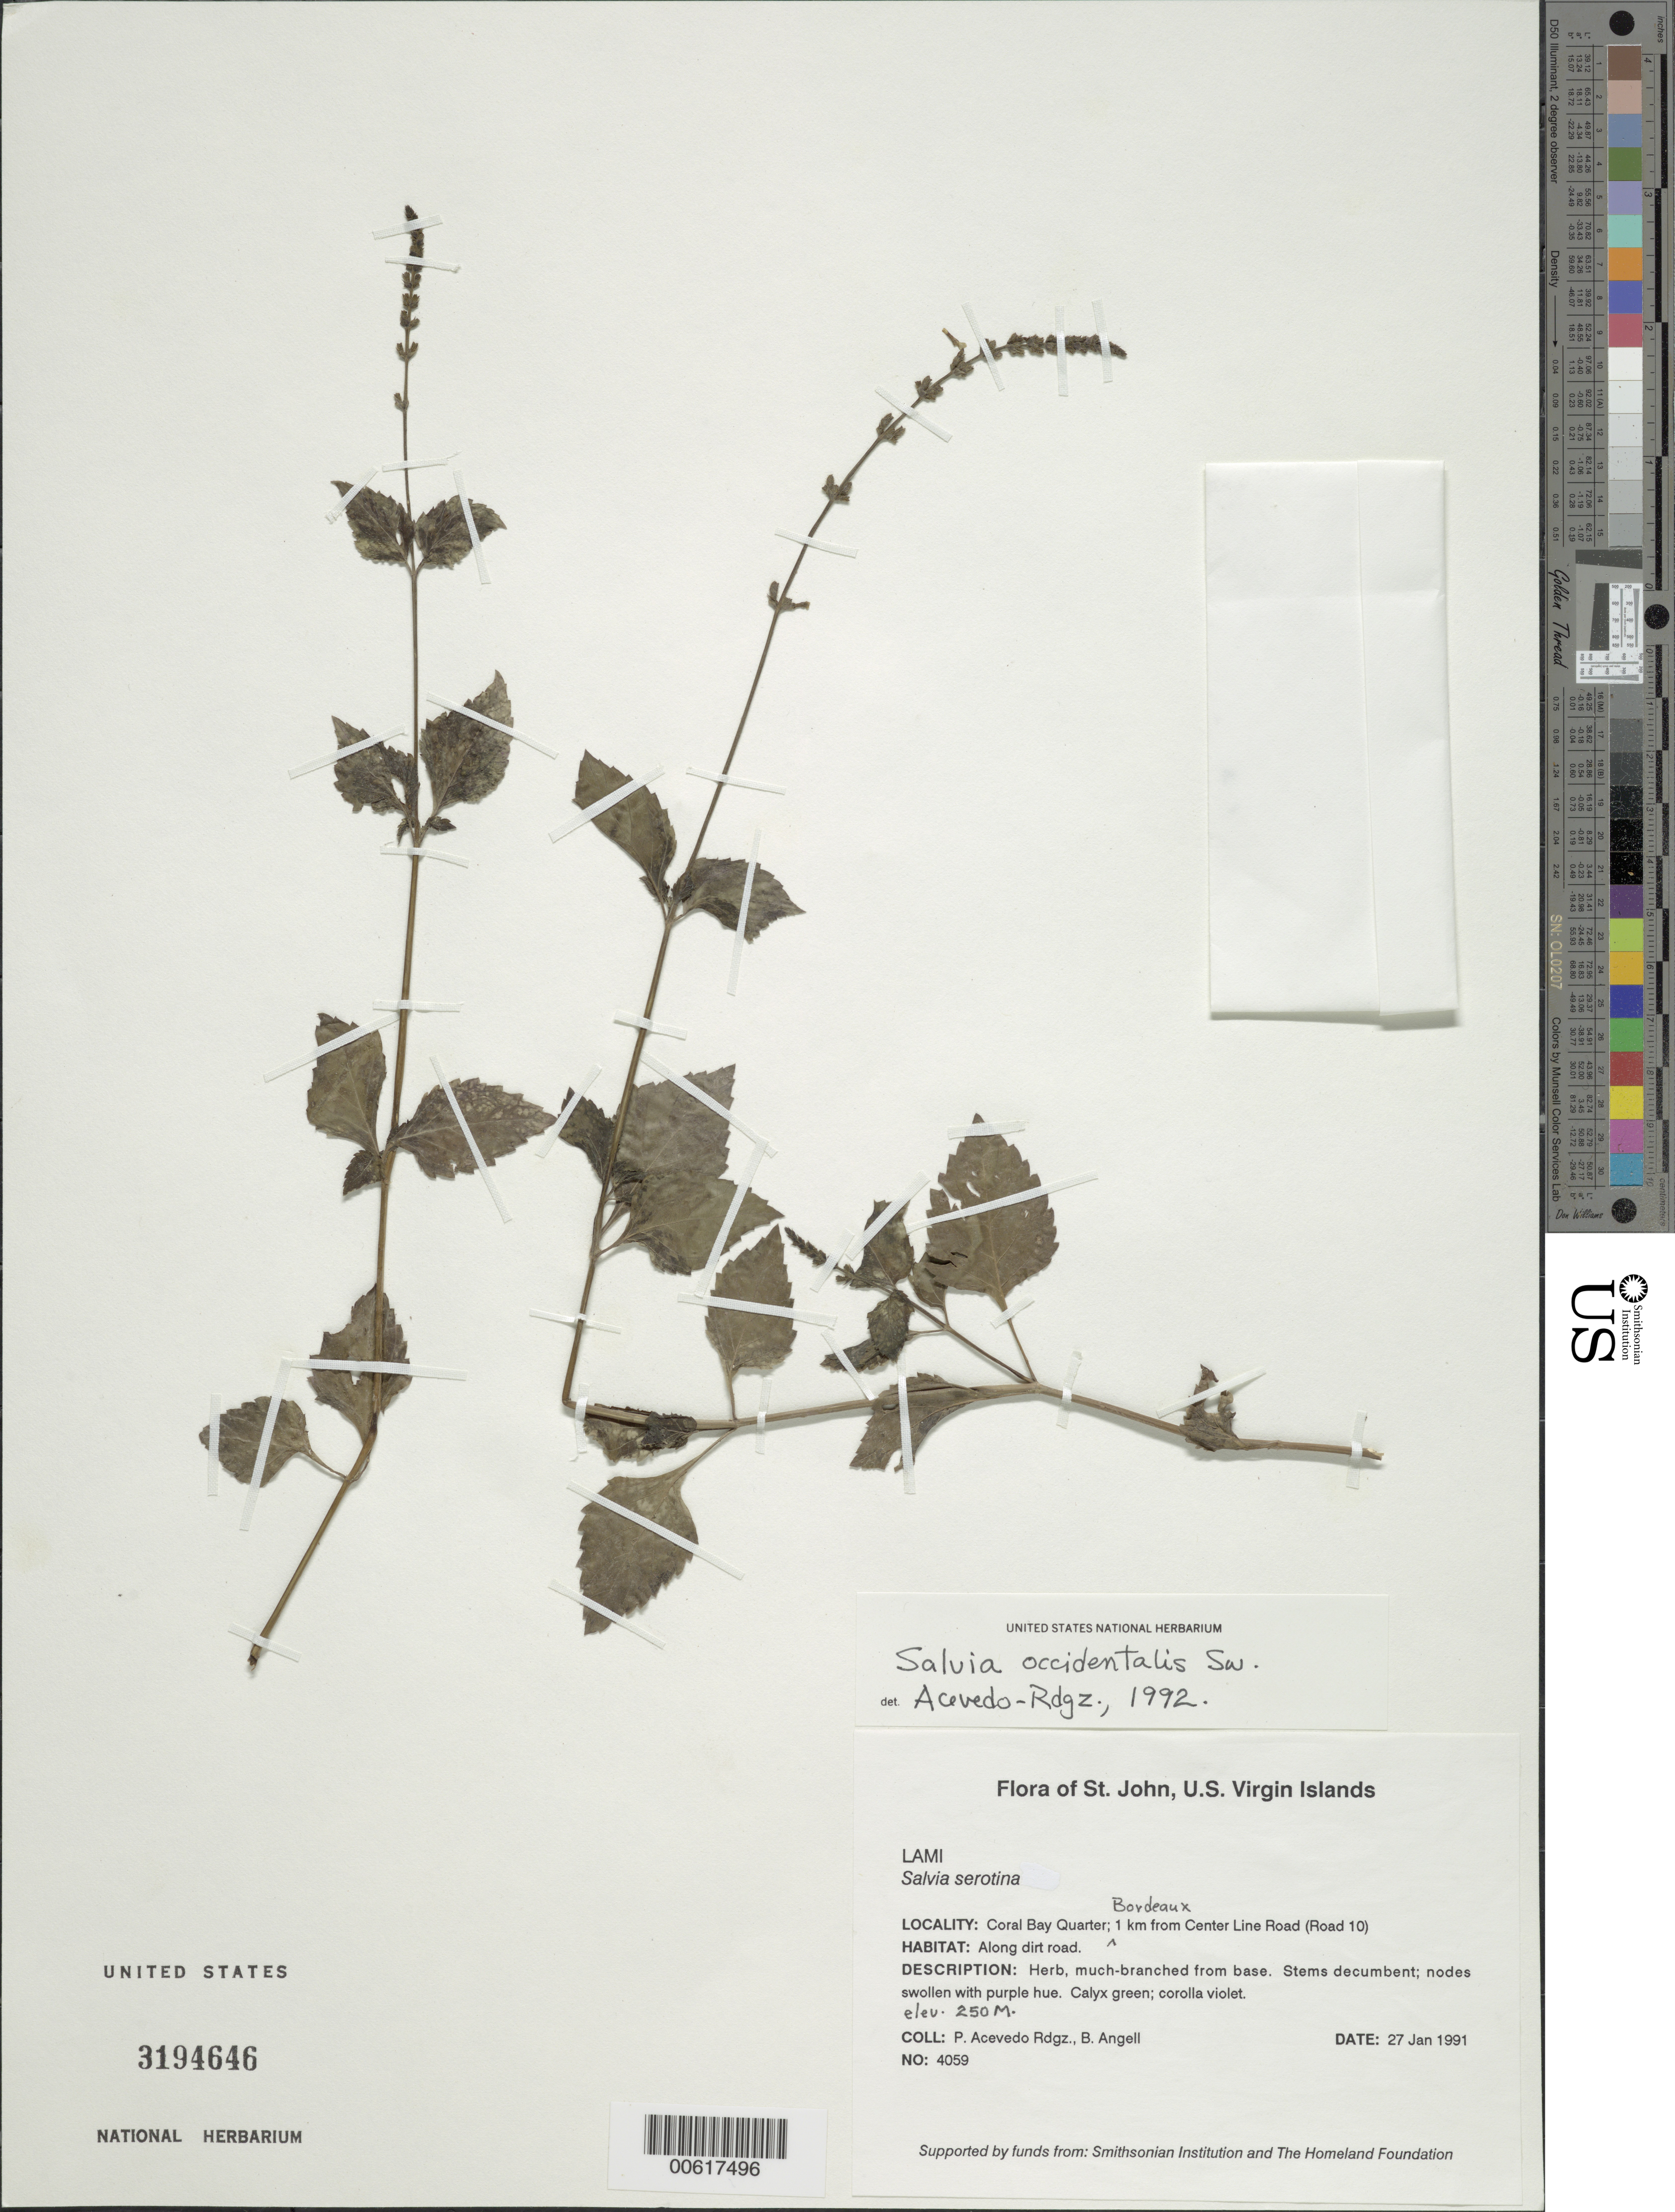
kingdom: Plantae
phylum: Tracheophyta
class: Magnoliopsida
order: Lamiales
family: Lamiaceae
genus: Salvia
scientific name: Salvia occidentalis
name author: Sw.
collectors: P. Acevedo-Rodr. & Bobbi Angell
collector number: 4059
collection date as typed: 27 Jan 1991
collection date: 1991-01-27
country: U.S. Virgin Islands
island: St. John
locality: Coral Bay Quarter; along dirt road to Bordeaux Mountain., 1 km from Center Line Road (Road 10)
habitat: Along dirt road.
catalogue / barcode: US 3194646